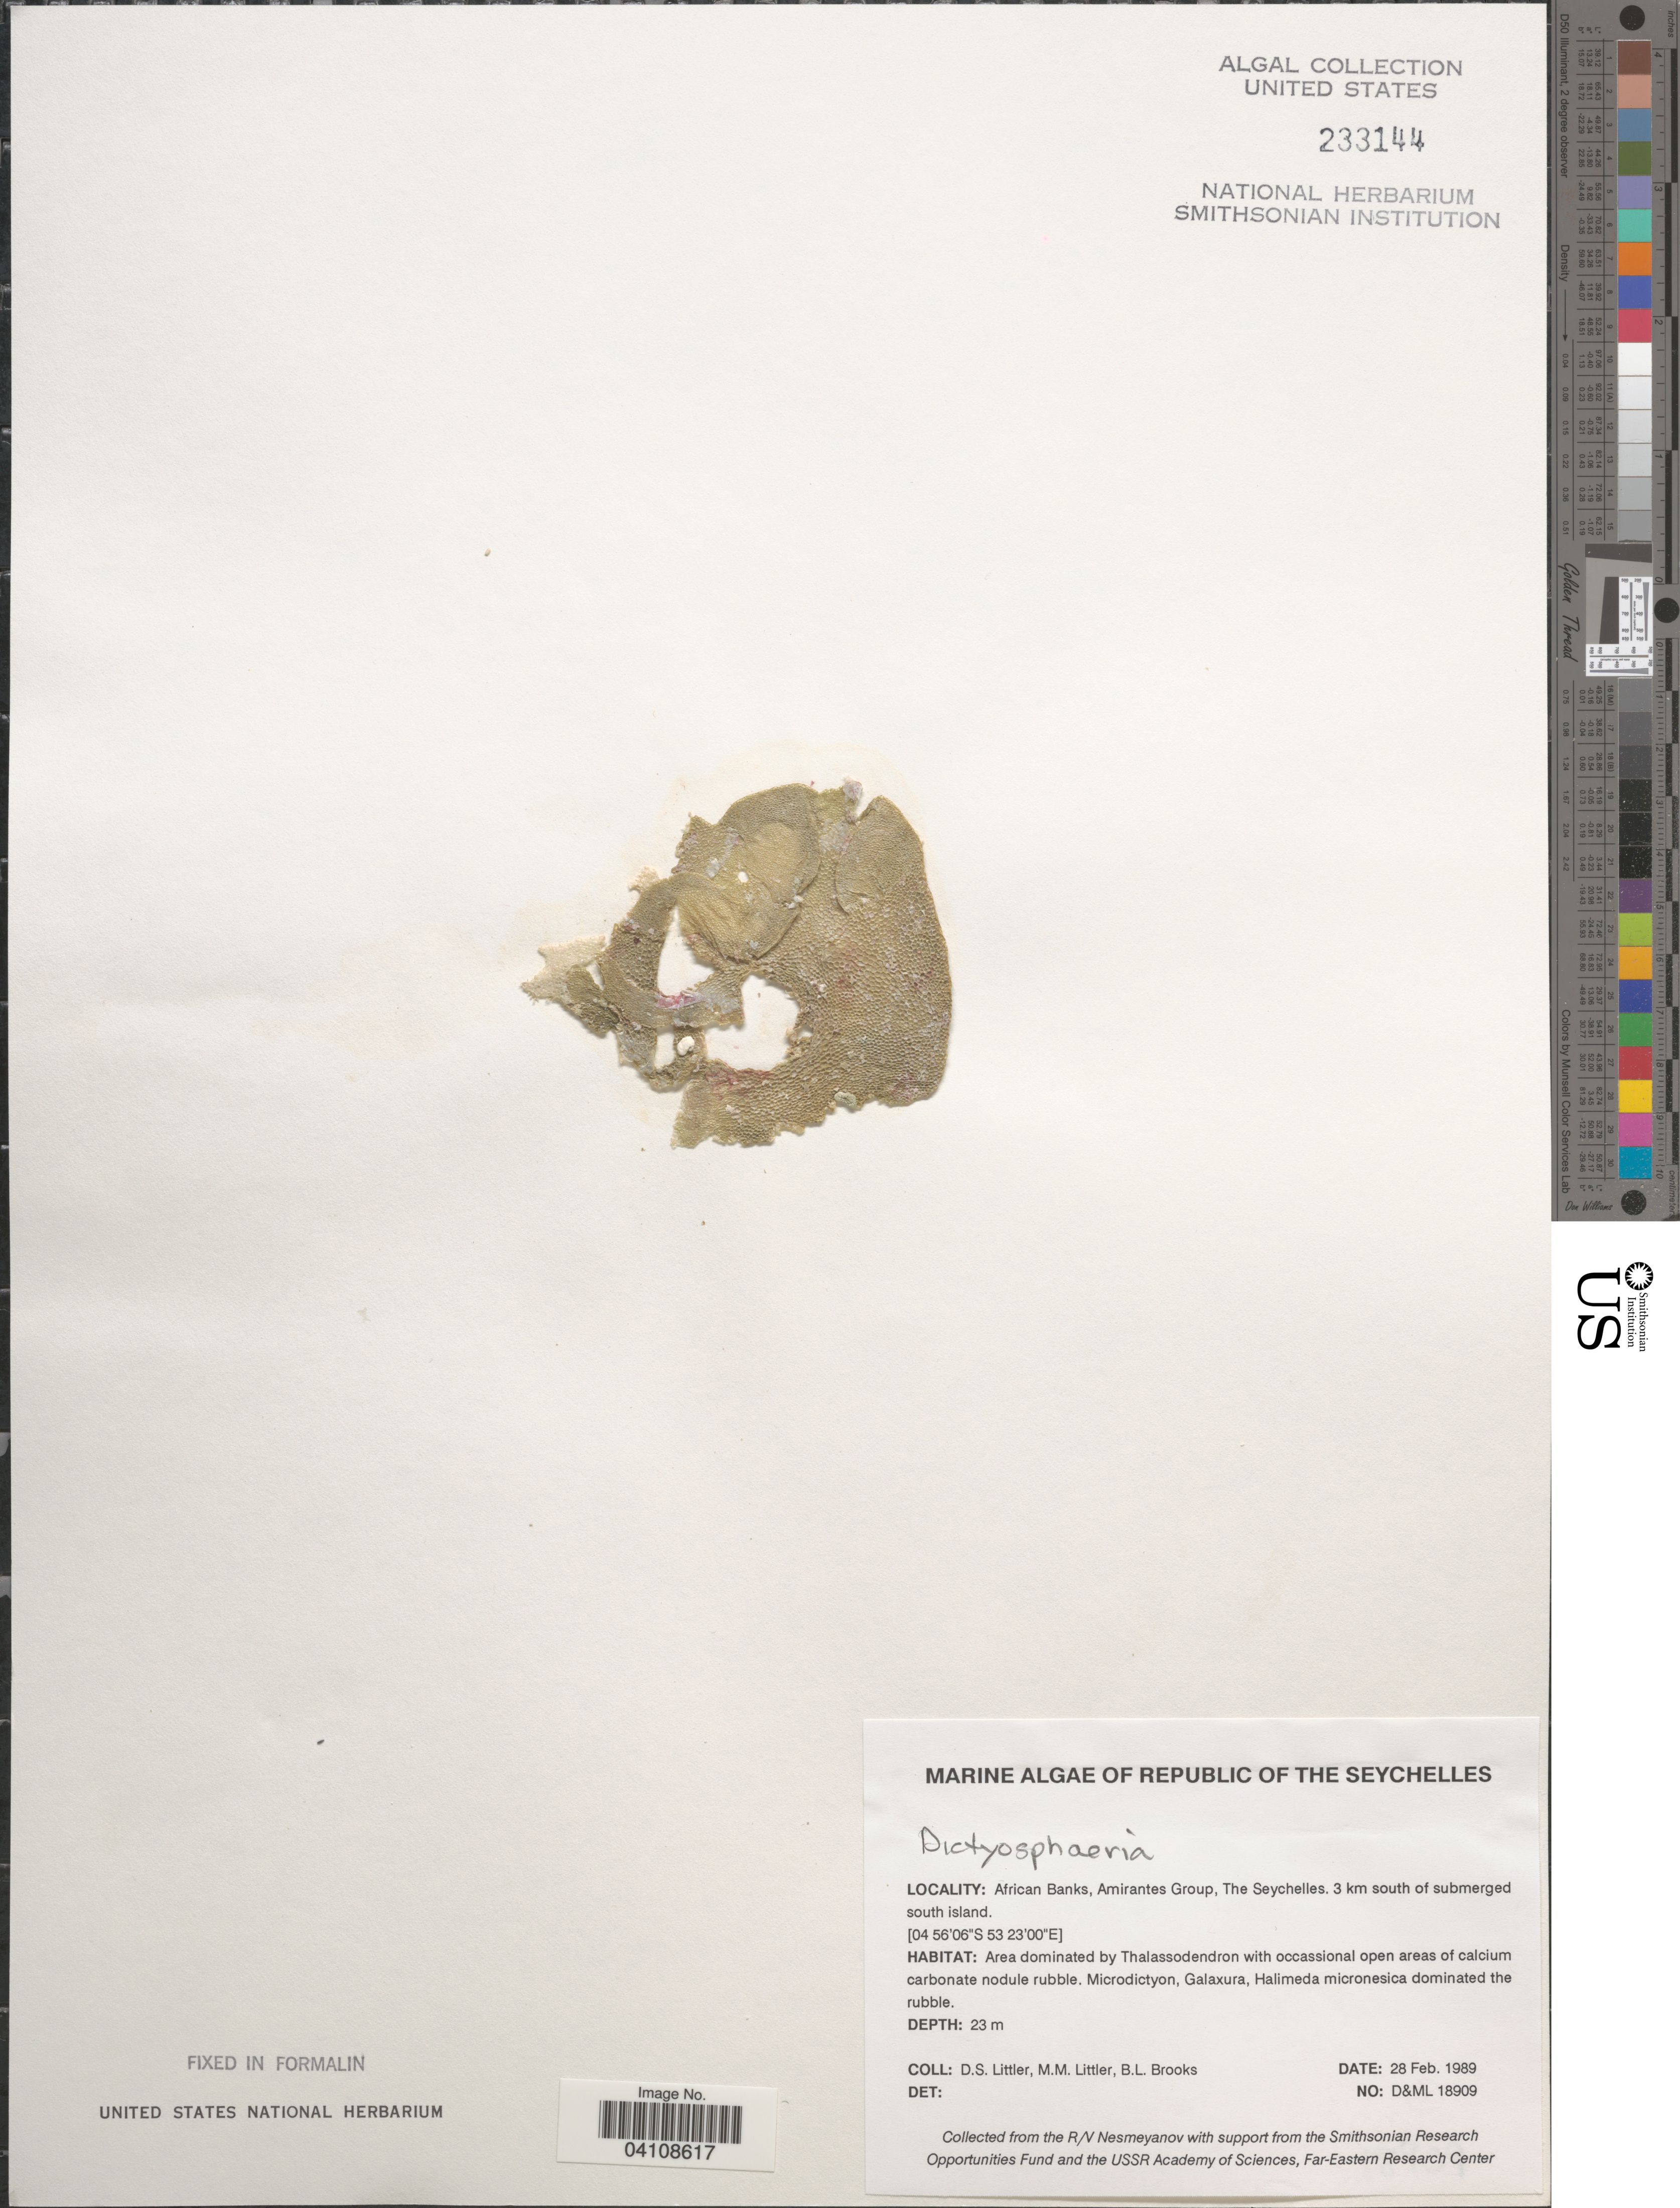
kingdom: Plantae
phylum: Chlorophyta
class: Ulvophyceae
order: Siphonocladales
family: Siphonocladaceae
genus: Dictyosphaeria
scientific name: Dictyosphaeria sp.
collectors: D. S. Littler & B. Brooks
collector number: D&ML18909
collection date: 1989-02-28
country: Seychelles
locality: Republic of The Seychelles. African Banks, Amirantes Group. 3 km south of submerged south island.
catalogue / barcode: US 233144